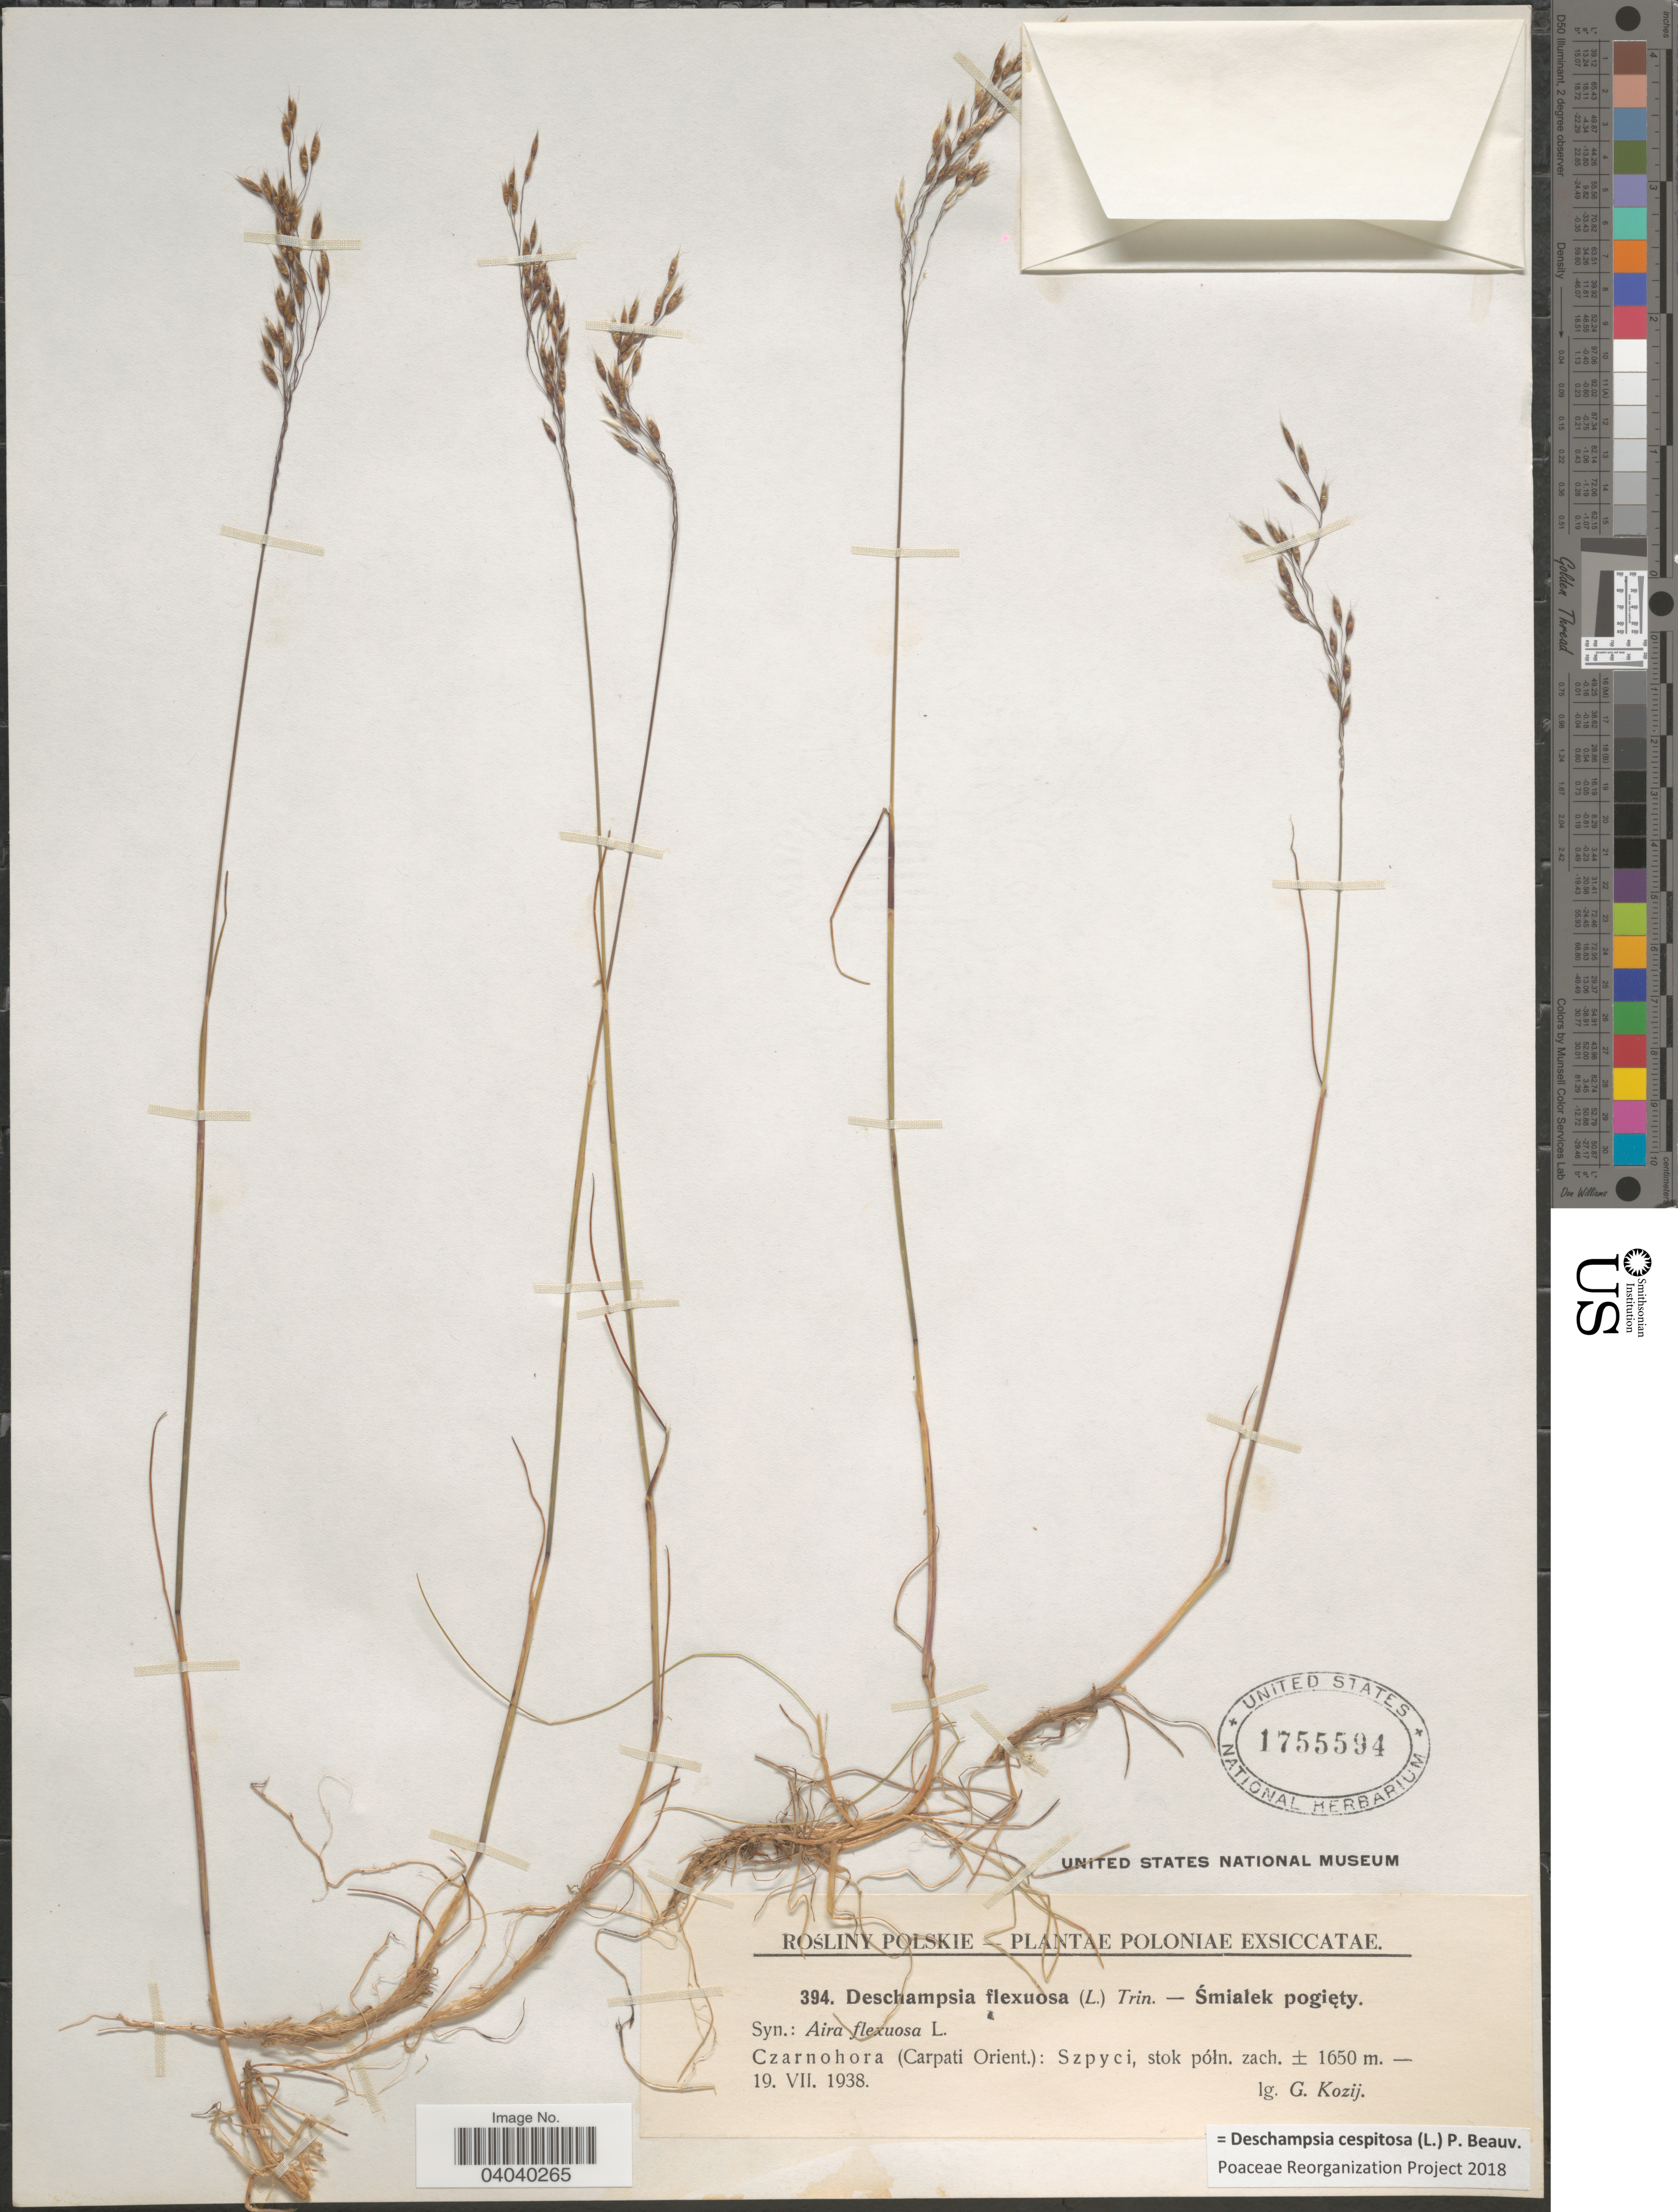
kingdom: Plantae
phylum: Tracheophyta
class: Liliopsida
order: Poales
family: Poaceae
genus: Deschampsia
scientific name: Deschampsia cespitosa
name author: (L.) P. Beauv.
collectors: G. Kozij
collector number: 394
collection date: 1938-07-19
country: Ukraine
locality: Poloniae. Czarnohora (Carpati Orient.): Szpyci, stok póln. zach.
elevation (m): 1650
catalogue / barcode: US 1755594